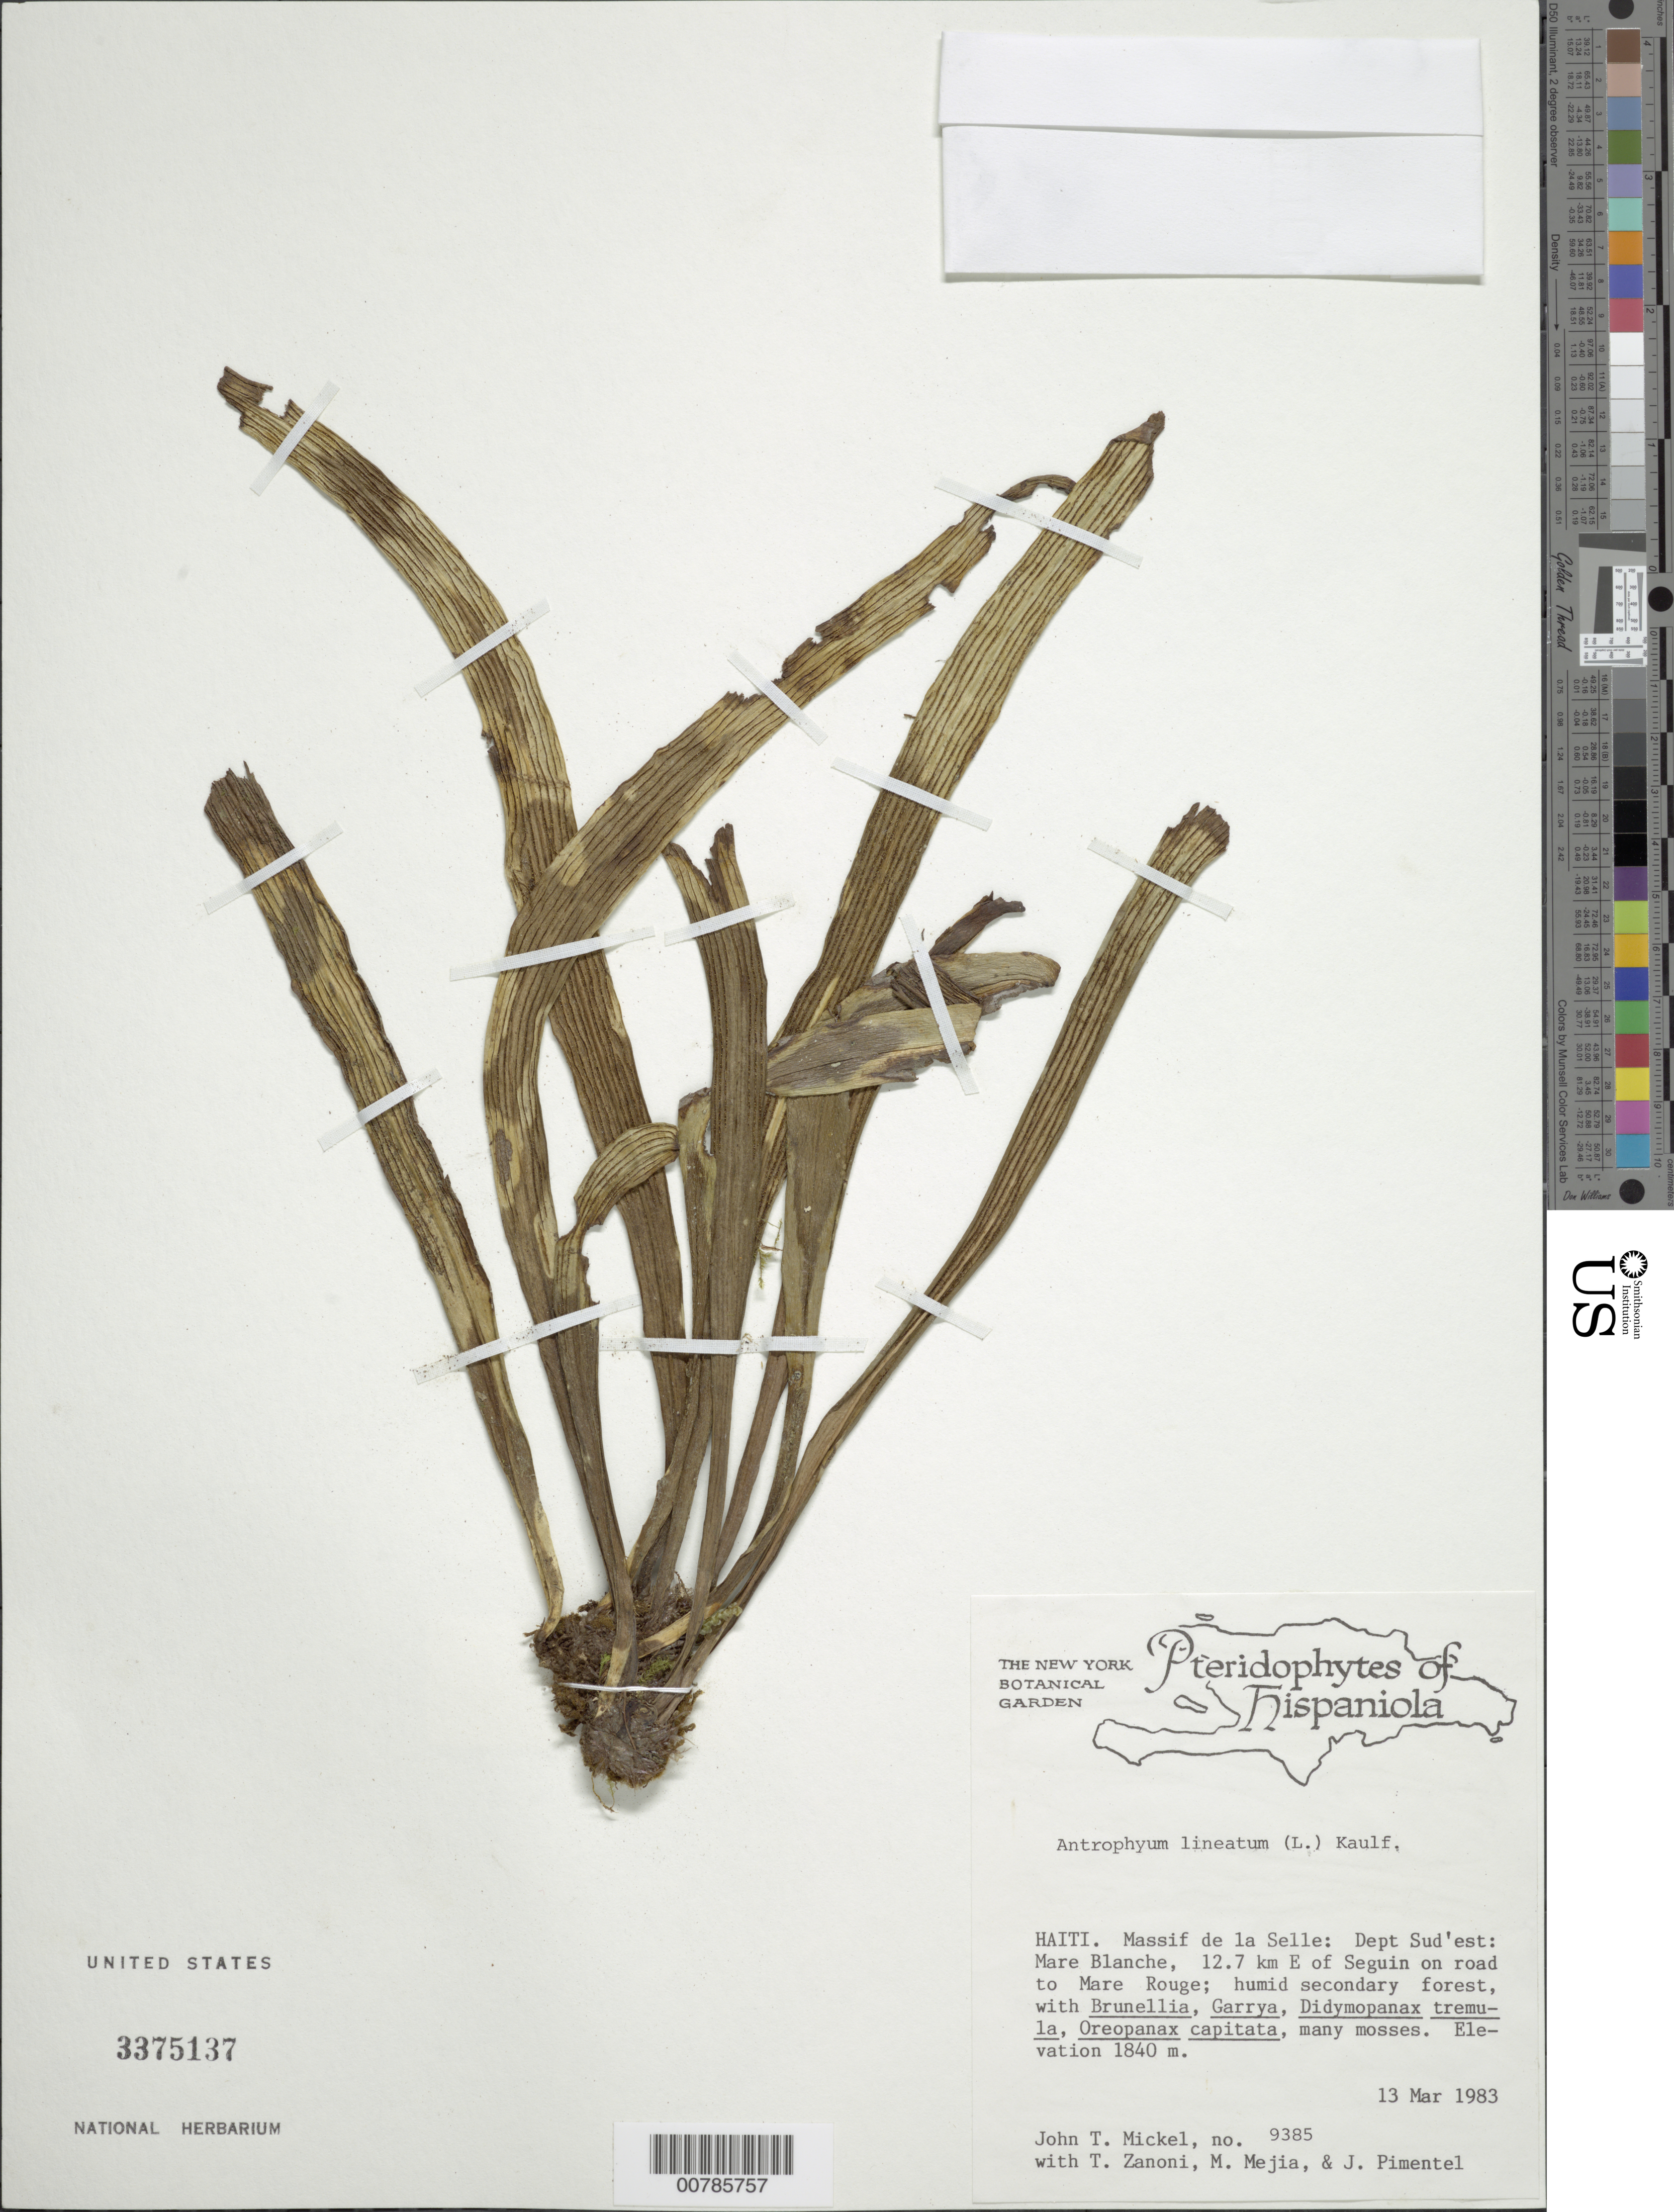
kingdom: Plantae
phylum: Tracheophyta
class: Polypodiopsida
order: Polypodiales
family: Pteridaceae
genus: Polytaenium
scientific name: Polytaenium lineatum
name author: (Sw.) J. Sm.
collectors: J. T. Mickel, T. A. Zanoni, M. Mejia & J. Pimentel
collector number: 9385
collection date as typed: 13 Mar 1983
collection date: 1983-03-13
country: Haiti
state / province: Sud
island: Hispaniola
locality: Massif de la Selle, Mare Blanche, 12.7 km E of Seguin on road to Mare Rouge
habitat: Humid secondary forest, with Brunellia, Garrya, Didymopanax tremula, Oreopanax capitata, many mosses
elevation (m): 1840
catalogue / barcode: US 3375137